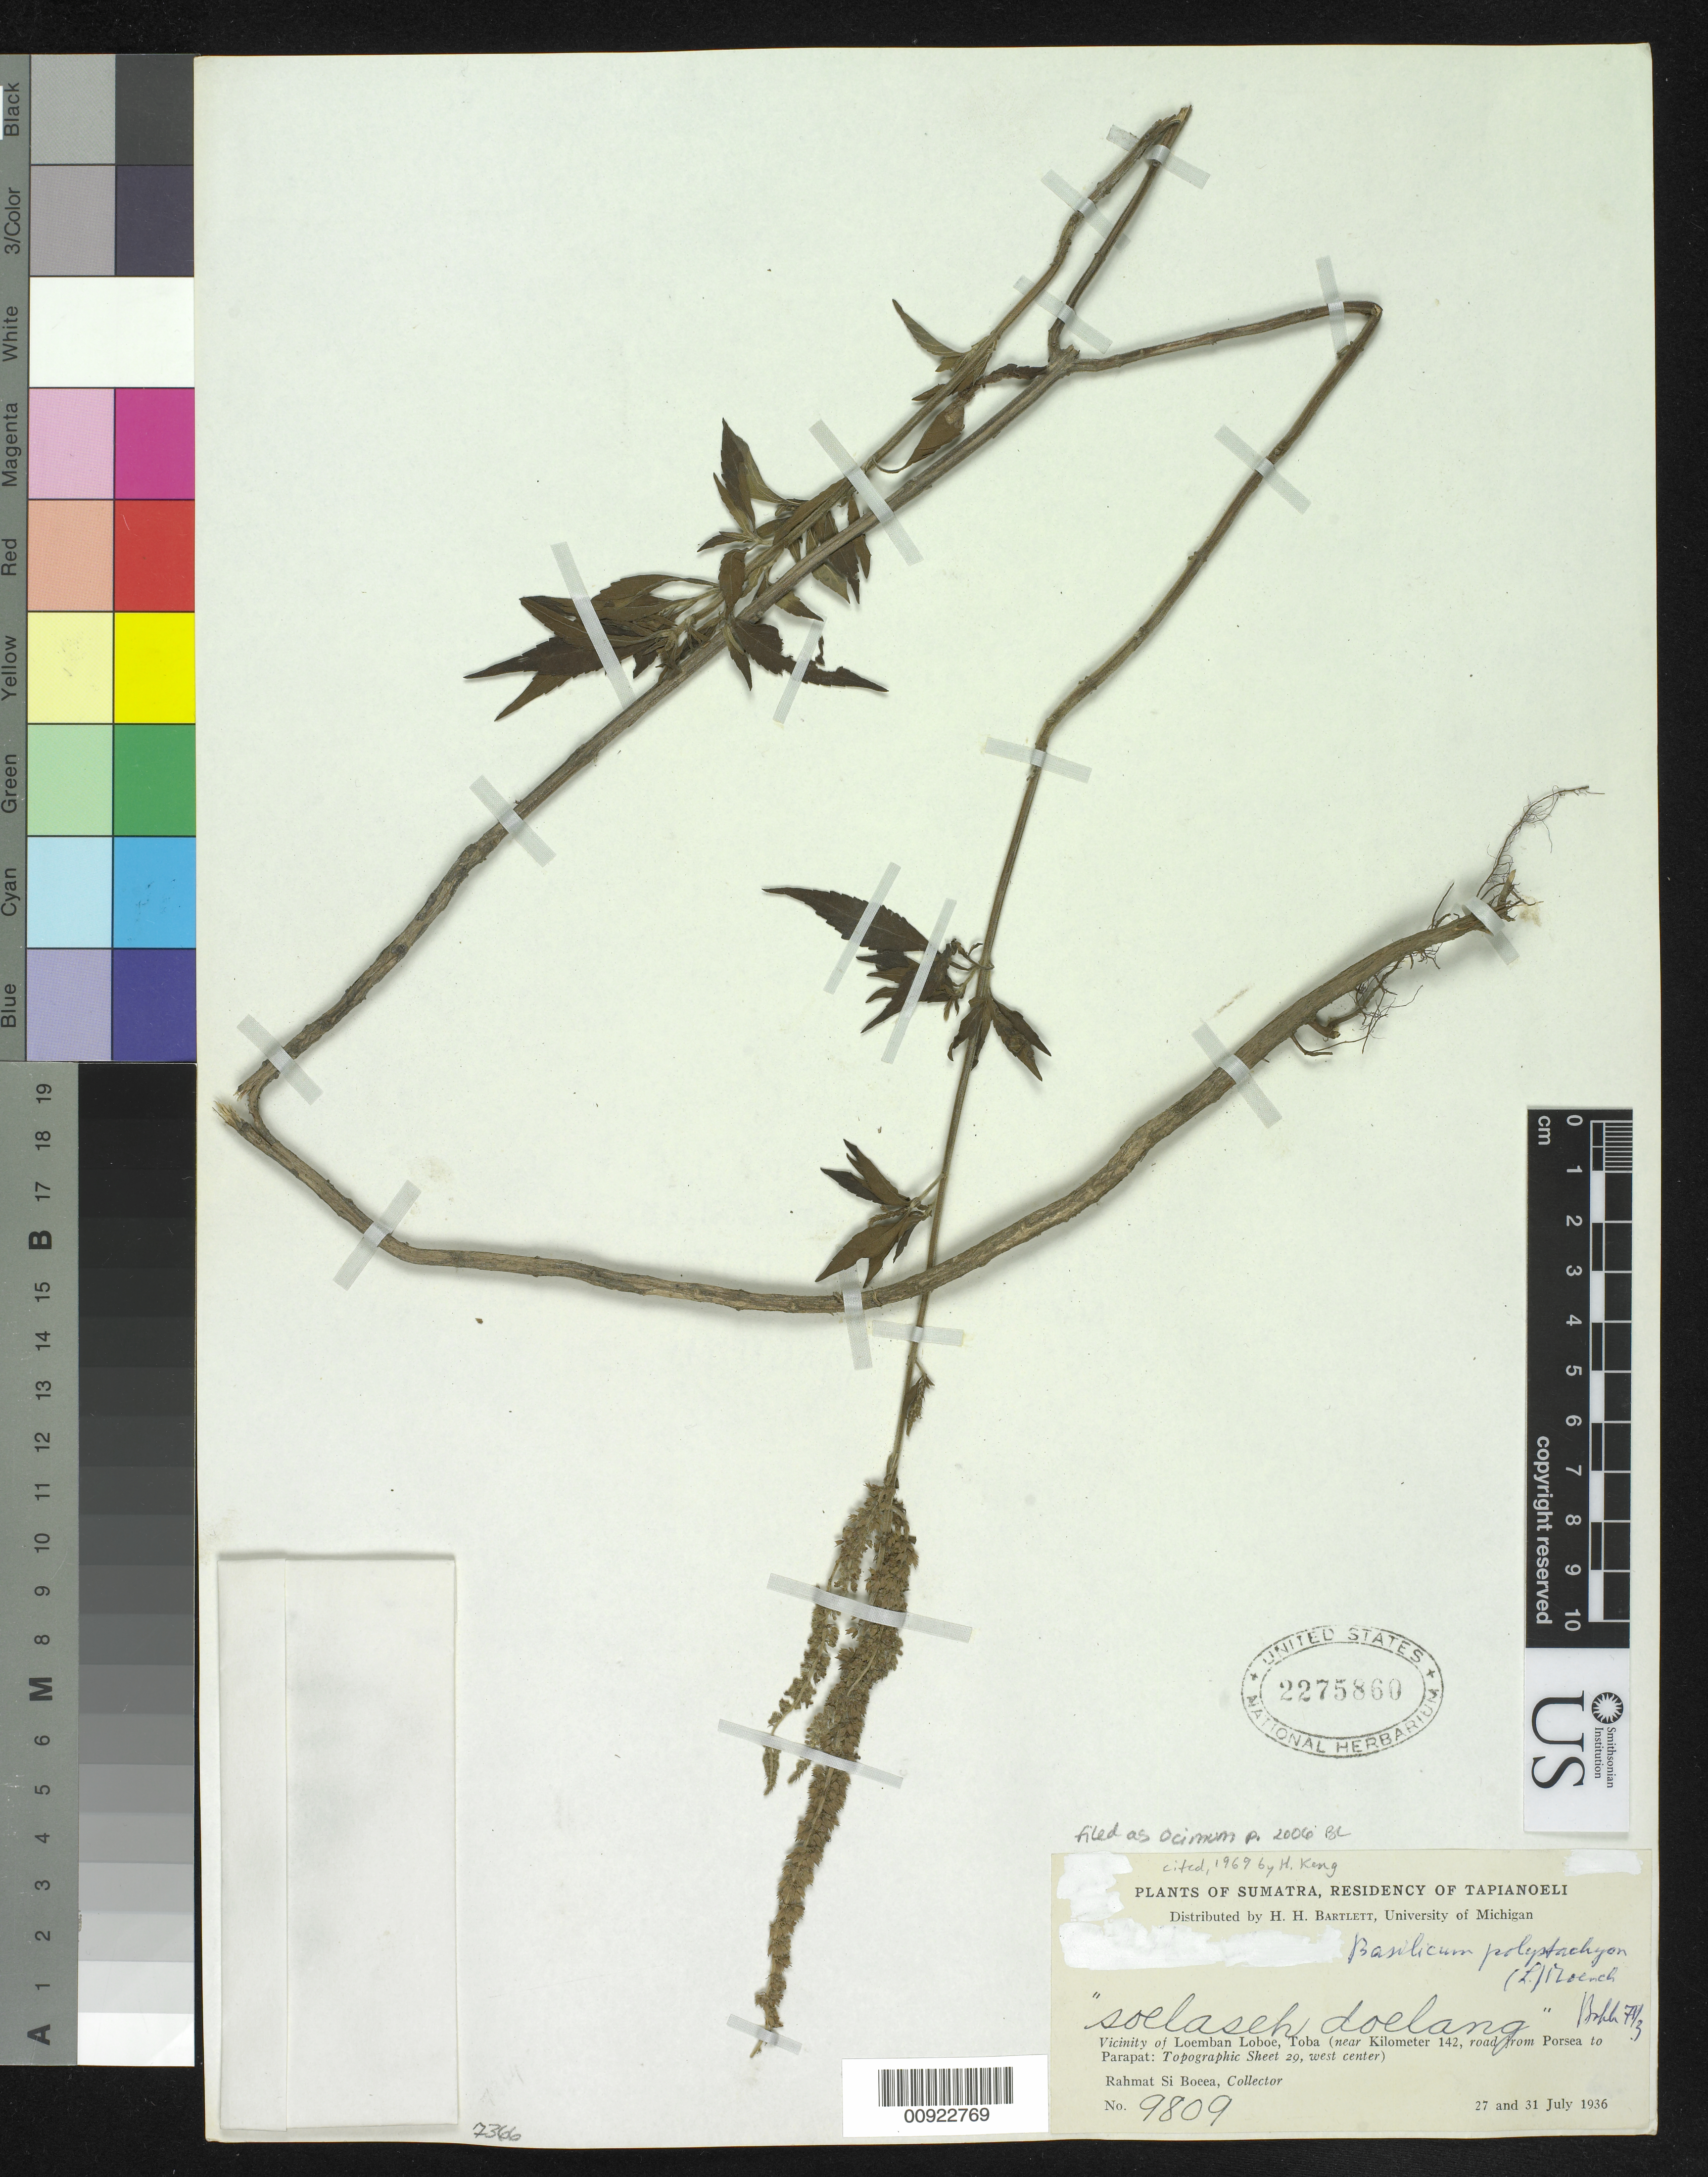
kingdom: Plantae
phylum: Tracheophyta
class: Magnoliopsida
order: Lamiales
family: Lamiaceae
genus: Basilicum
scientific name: Basilicum polystachyon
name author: (L.) Moench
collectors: Rahmat Si Boeea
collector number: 9809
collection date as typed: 27 Jul 1936 and 31 Jul 1936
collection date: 1936-07-27,1936-07-31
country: Indonesia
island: Sumatra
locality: Residency of Tapianoeli. Vicinity of Loemban Loboe, Toba (near Kilometer 142, road from Porsea to Parapat)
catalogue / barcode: US 2275860